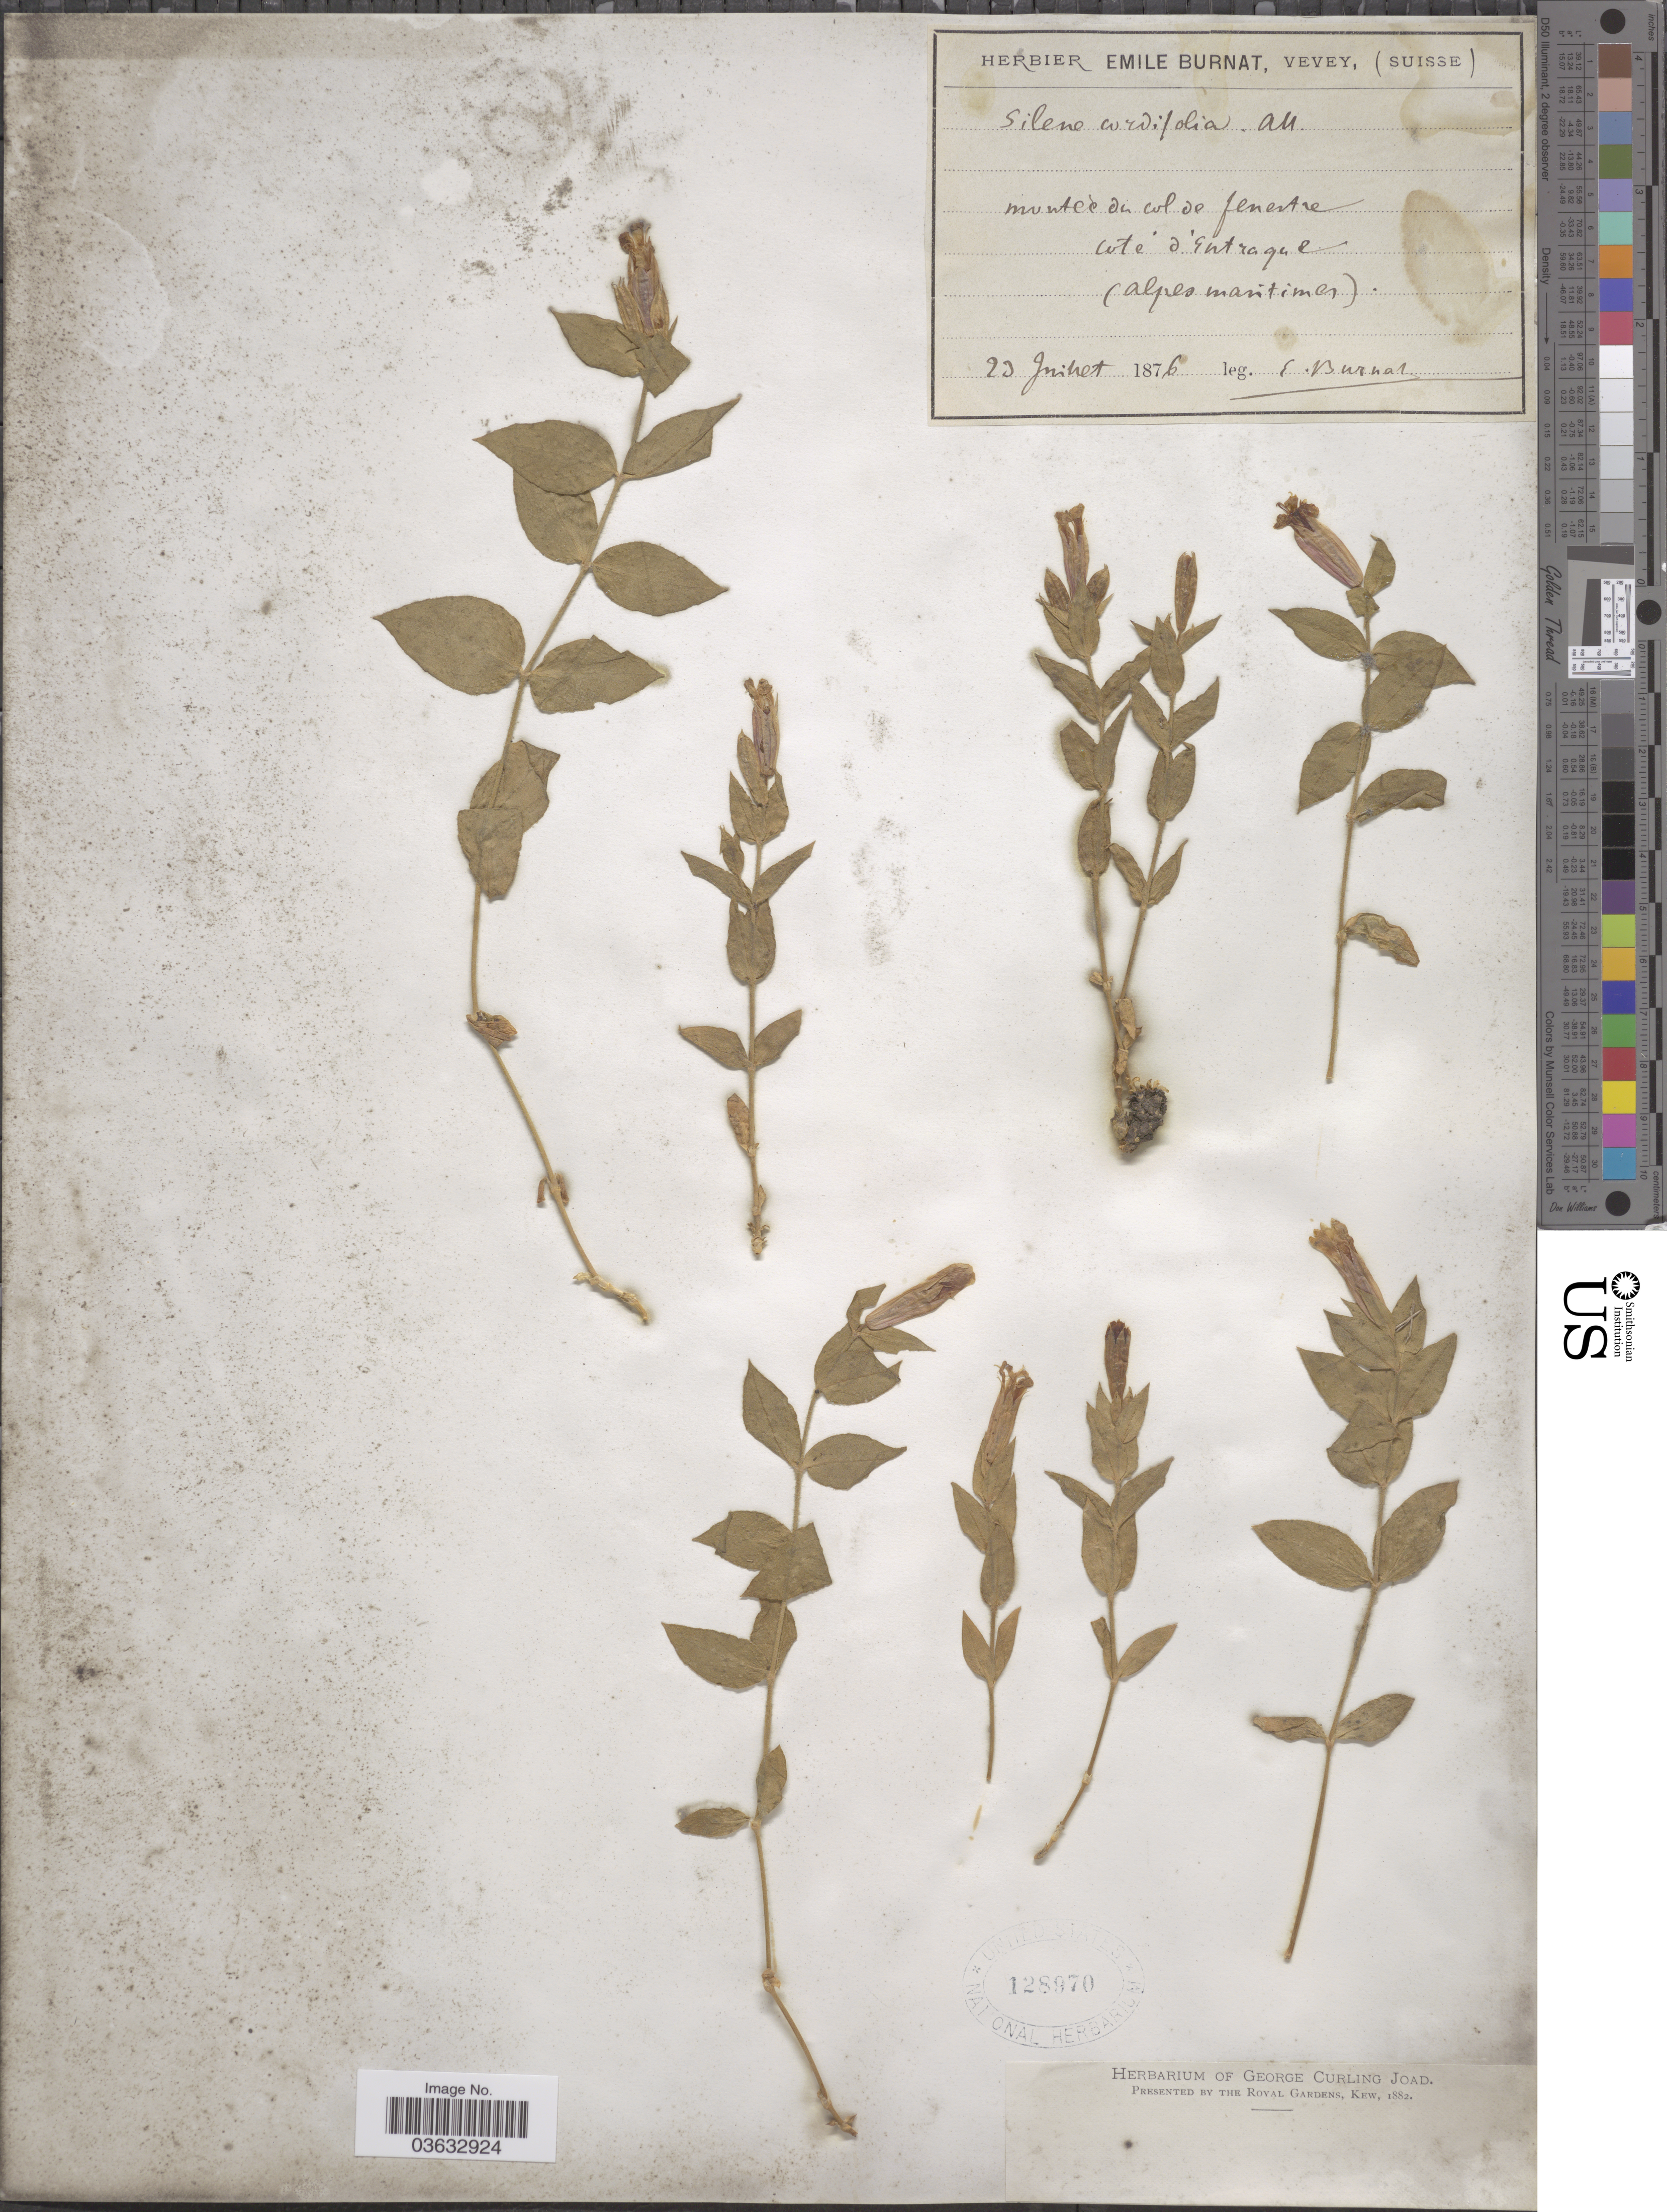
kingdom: Plantae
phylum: Tracheophyta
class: Magnoliopsida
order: Caryophyllales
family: Caryophyllaceae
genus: Silene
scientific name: Silene cordifolia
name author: All.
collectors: E. Burnat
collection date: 1876-07-23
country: Italy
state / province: Piedmont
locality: Monte du col de feneste cote d'Entraque (alpes maritimes).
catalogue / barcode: US 128970